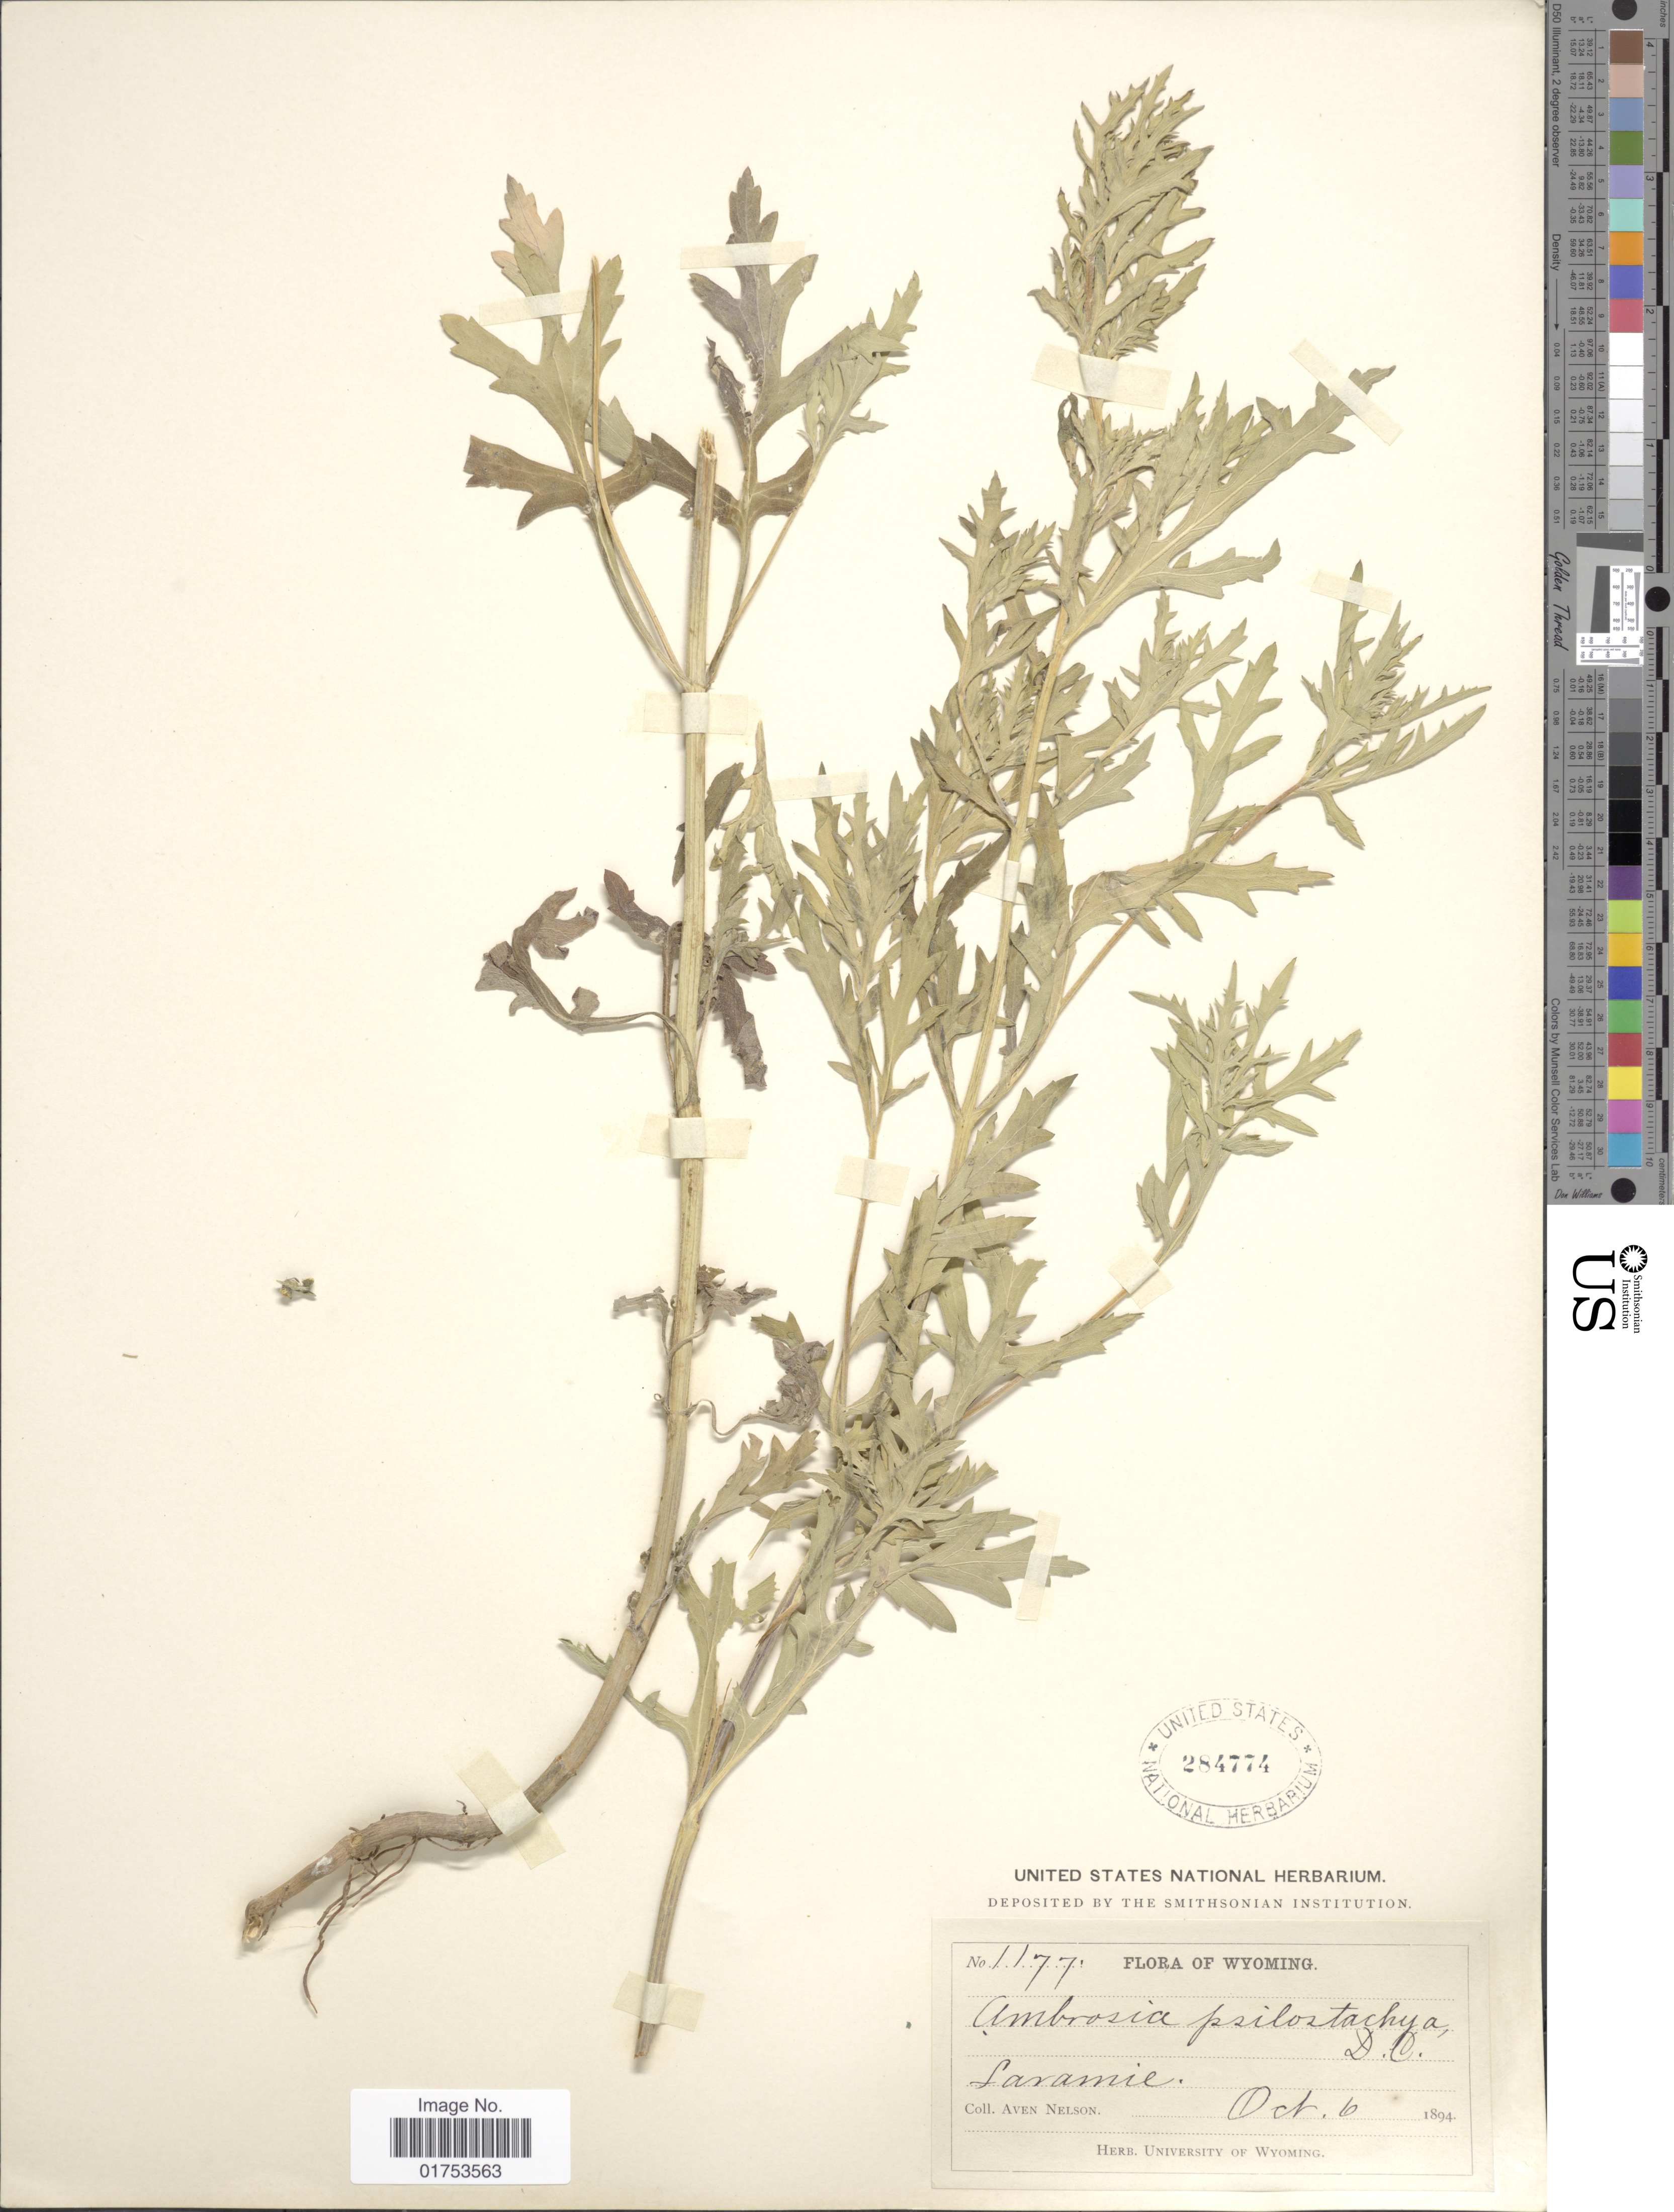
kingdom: Plantae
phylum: Tracheophyta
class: Magnoliopsida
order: Asterales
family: Asteraceae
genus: Ambrosia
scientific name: Ambrosia psilostachya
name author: DC.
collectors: A. Nelson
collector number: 1177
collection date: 1894-10-06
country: United States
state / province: Wyoming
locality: Laramie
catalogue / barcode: US 284774